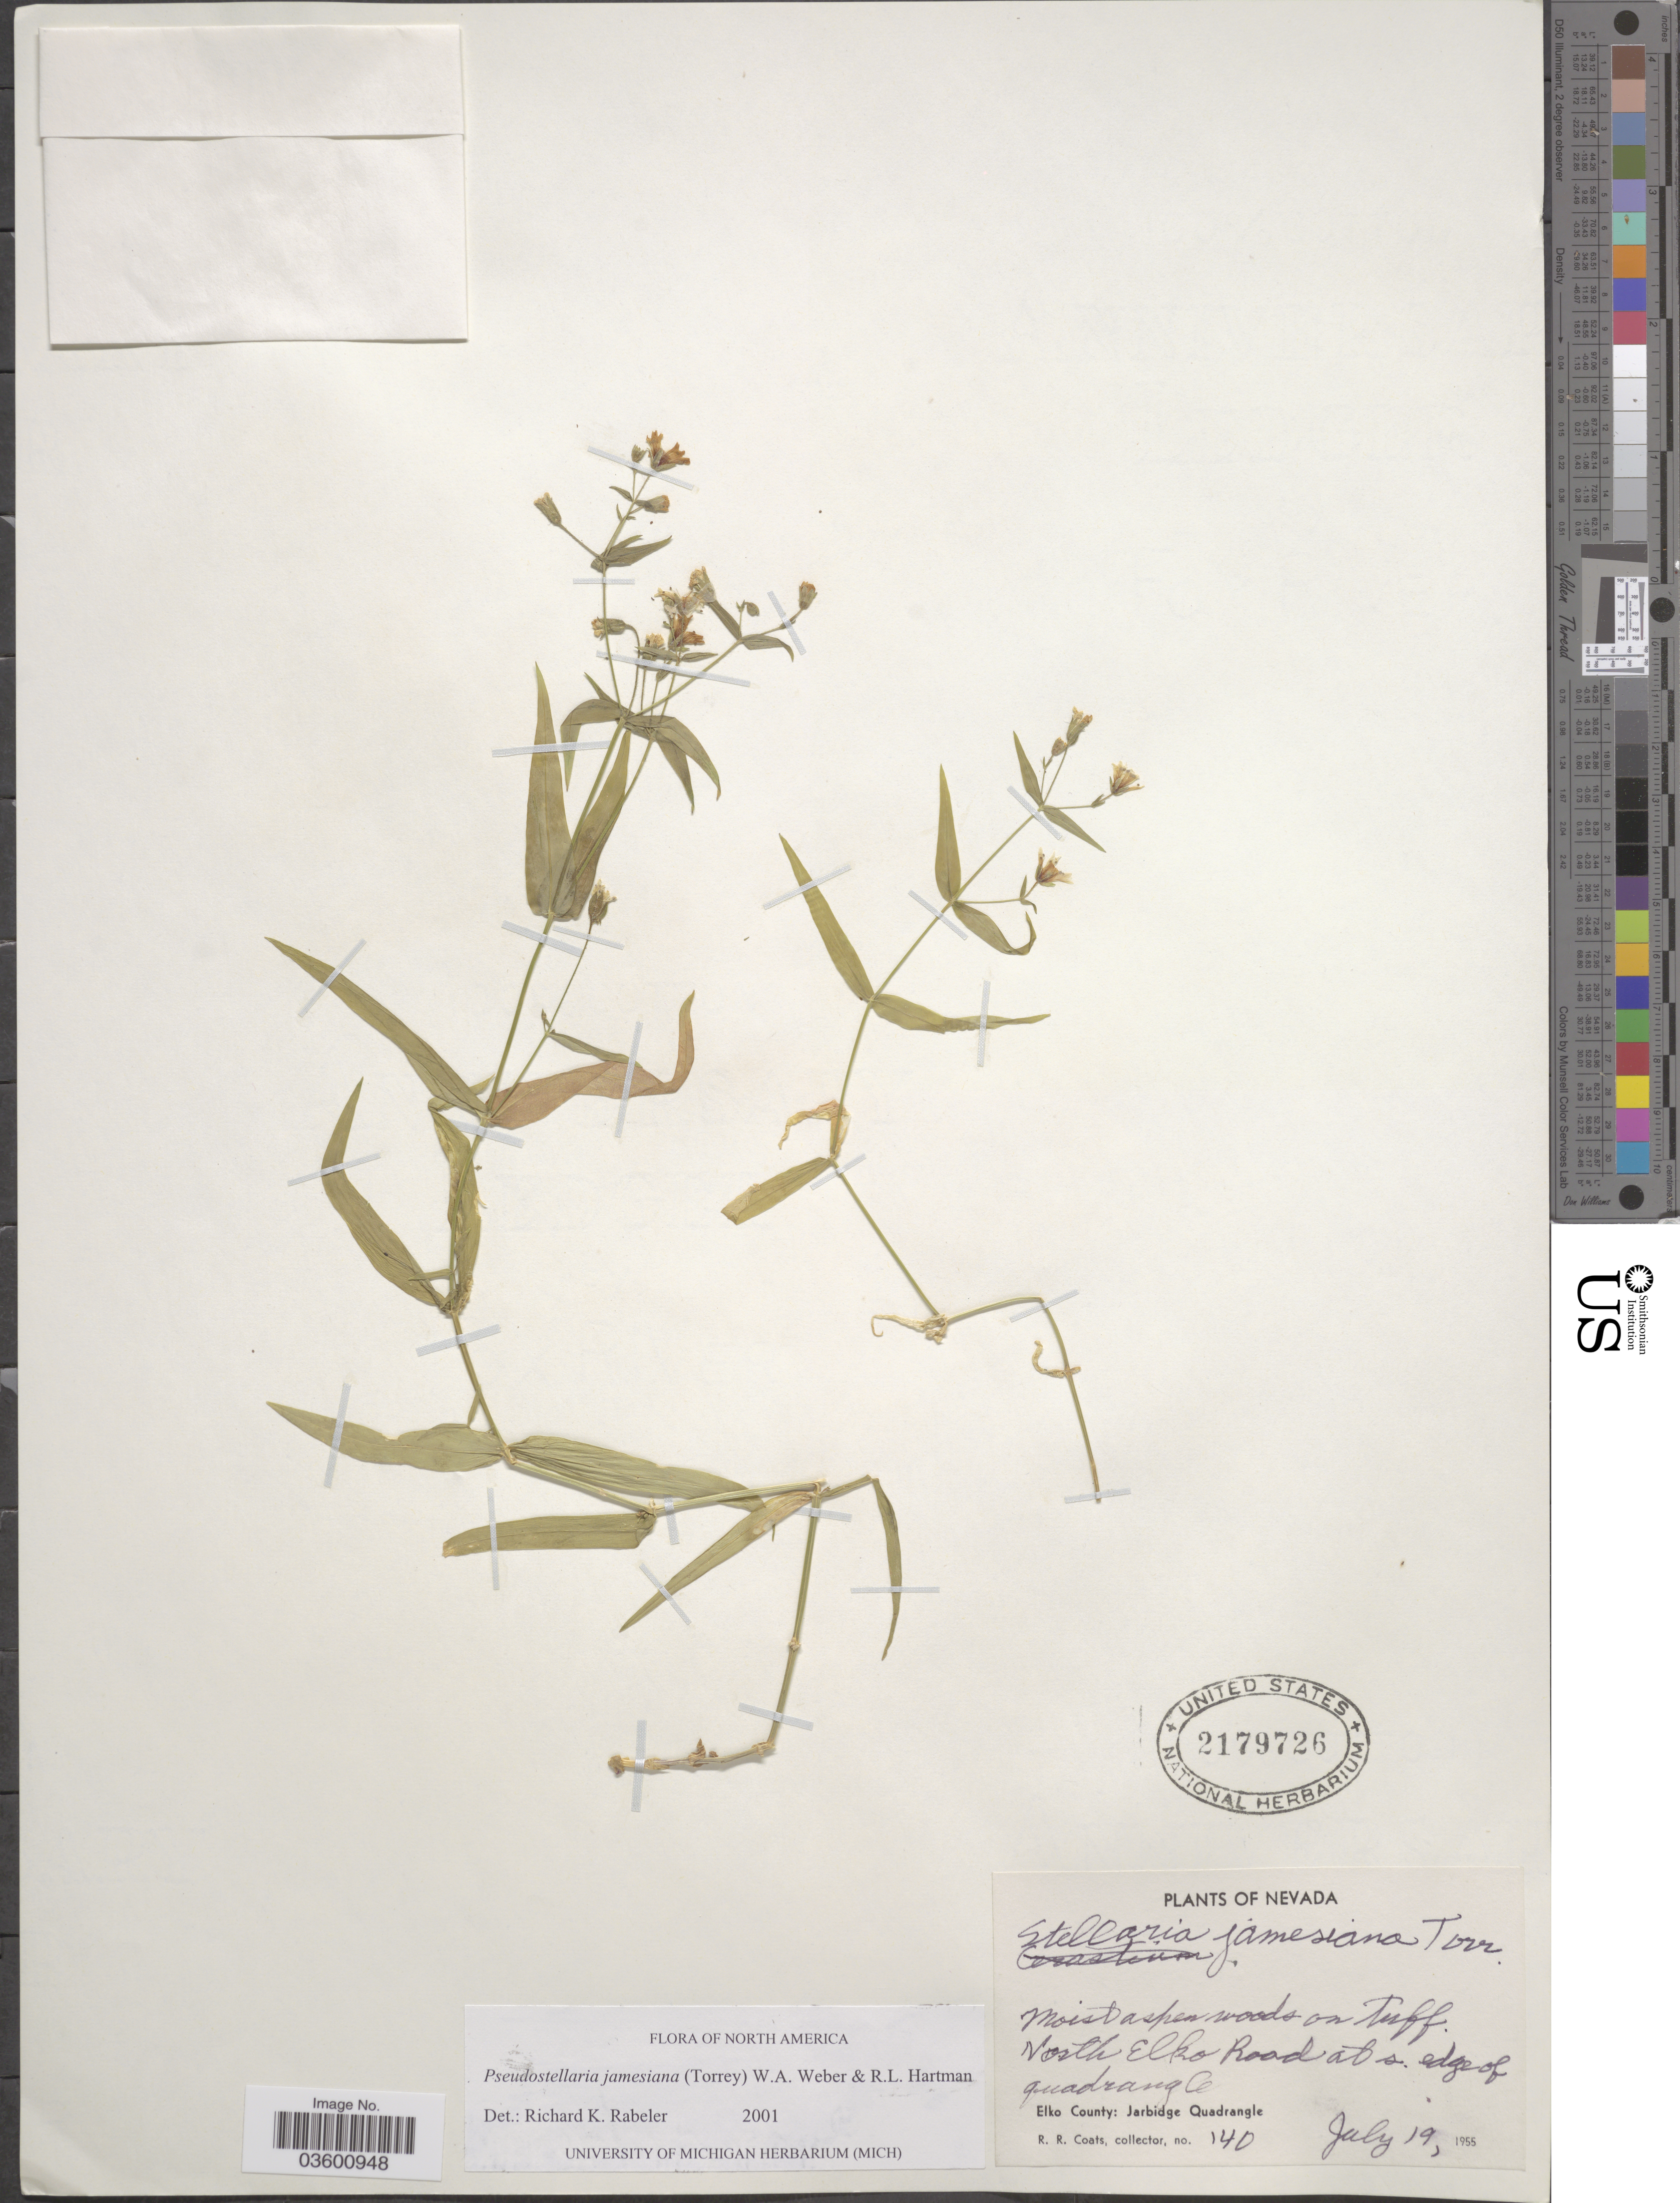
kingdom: Plantae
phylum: Tracheophyta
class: Magnoliopsida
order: Caryophyllales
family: Caryophyllaceae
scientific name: Torreyostellaria jamesiana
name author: (Torr.) Gang Yao et al.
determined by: Strong, M. T., (US), Smithsonian Institution - National Museum of Natural History (UNITED STATES)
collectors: R. Coats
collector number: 140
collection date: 1955-07-19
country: United States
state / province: Nevada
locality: North Elko Road at s. edge of quadrangle. Elko County: Jarbridge Quadrangle.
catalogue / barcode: US 2179726